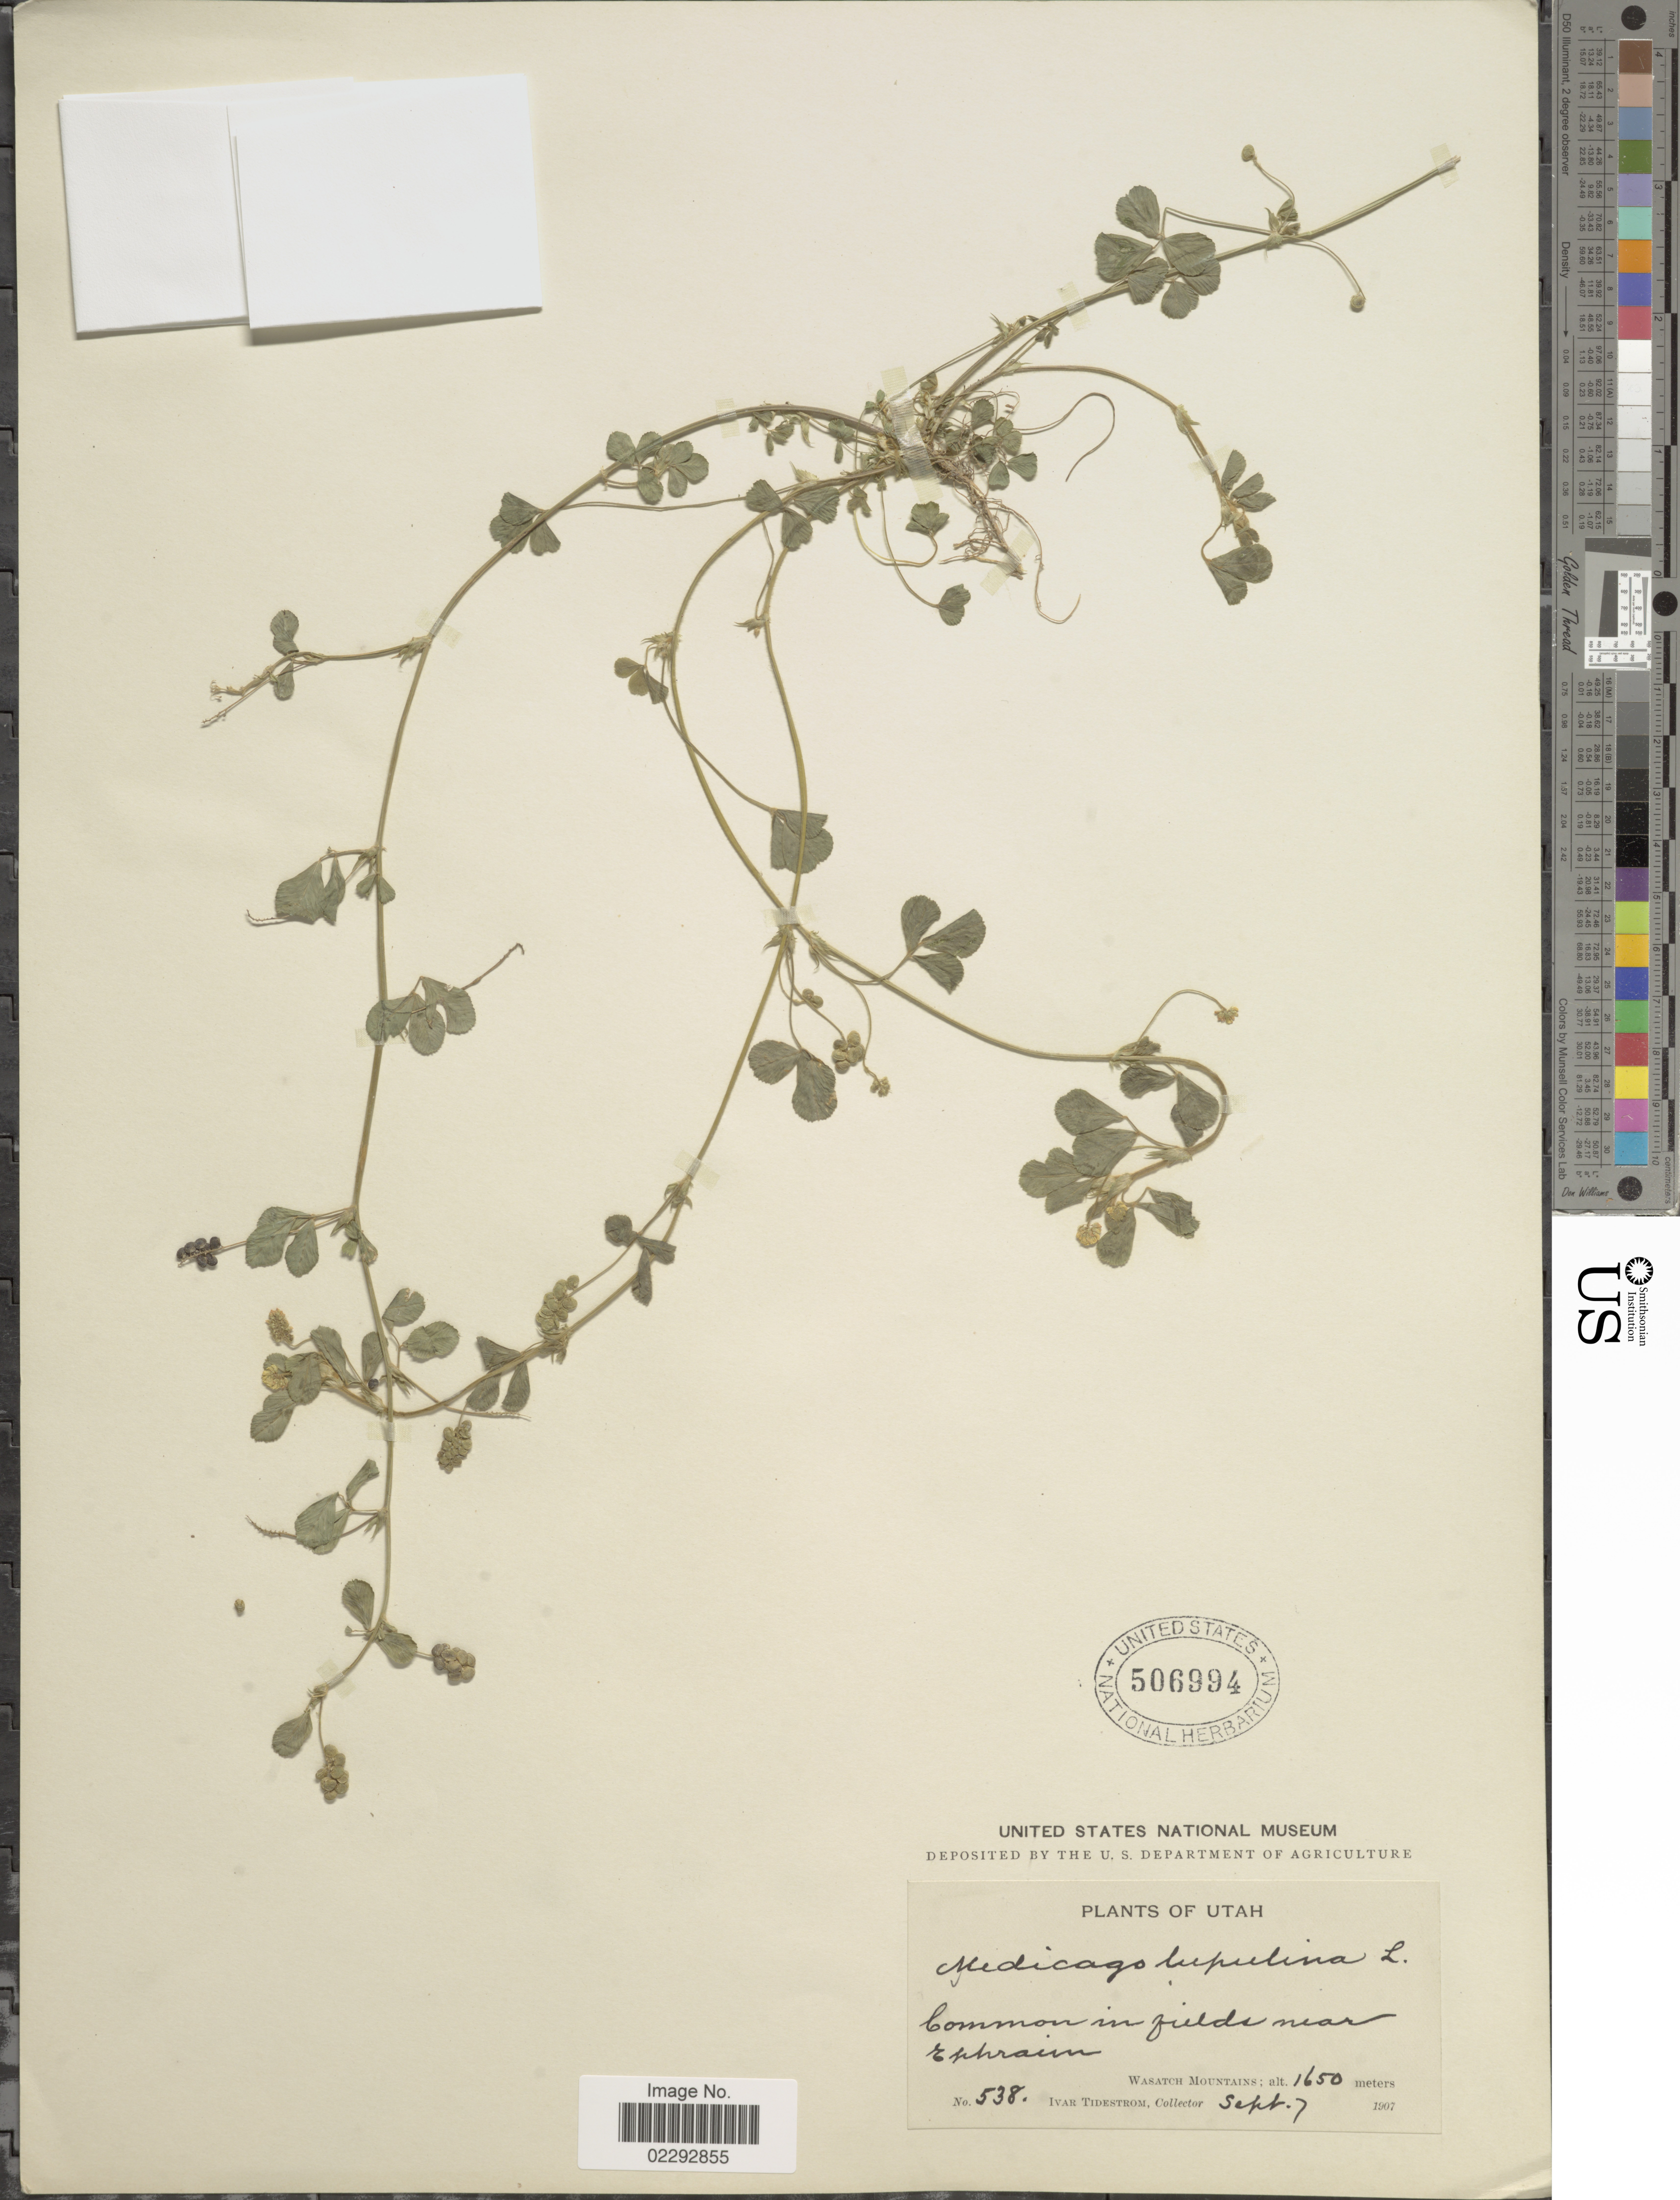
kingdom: Plantae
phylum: Tracheophyta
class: Magnoliopsida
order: Fabales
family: Fabaceae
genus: Medicago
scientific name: Medicago lupulina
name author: L.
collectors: I. F. Tidestrom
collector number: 538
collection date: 1907-09-07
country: United States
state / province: Utah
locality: Utah, Wasatch Mountains.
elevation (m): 1650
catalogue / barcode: US 506994